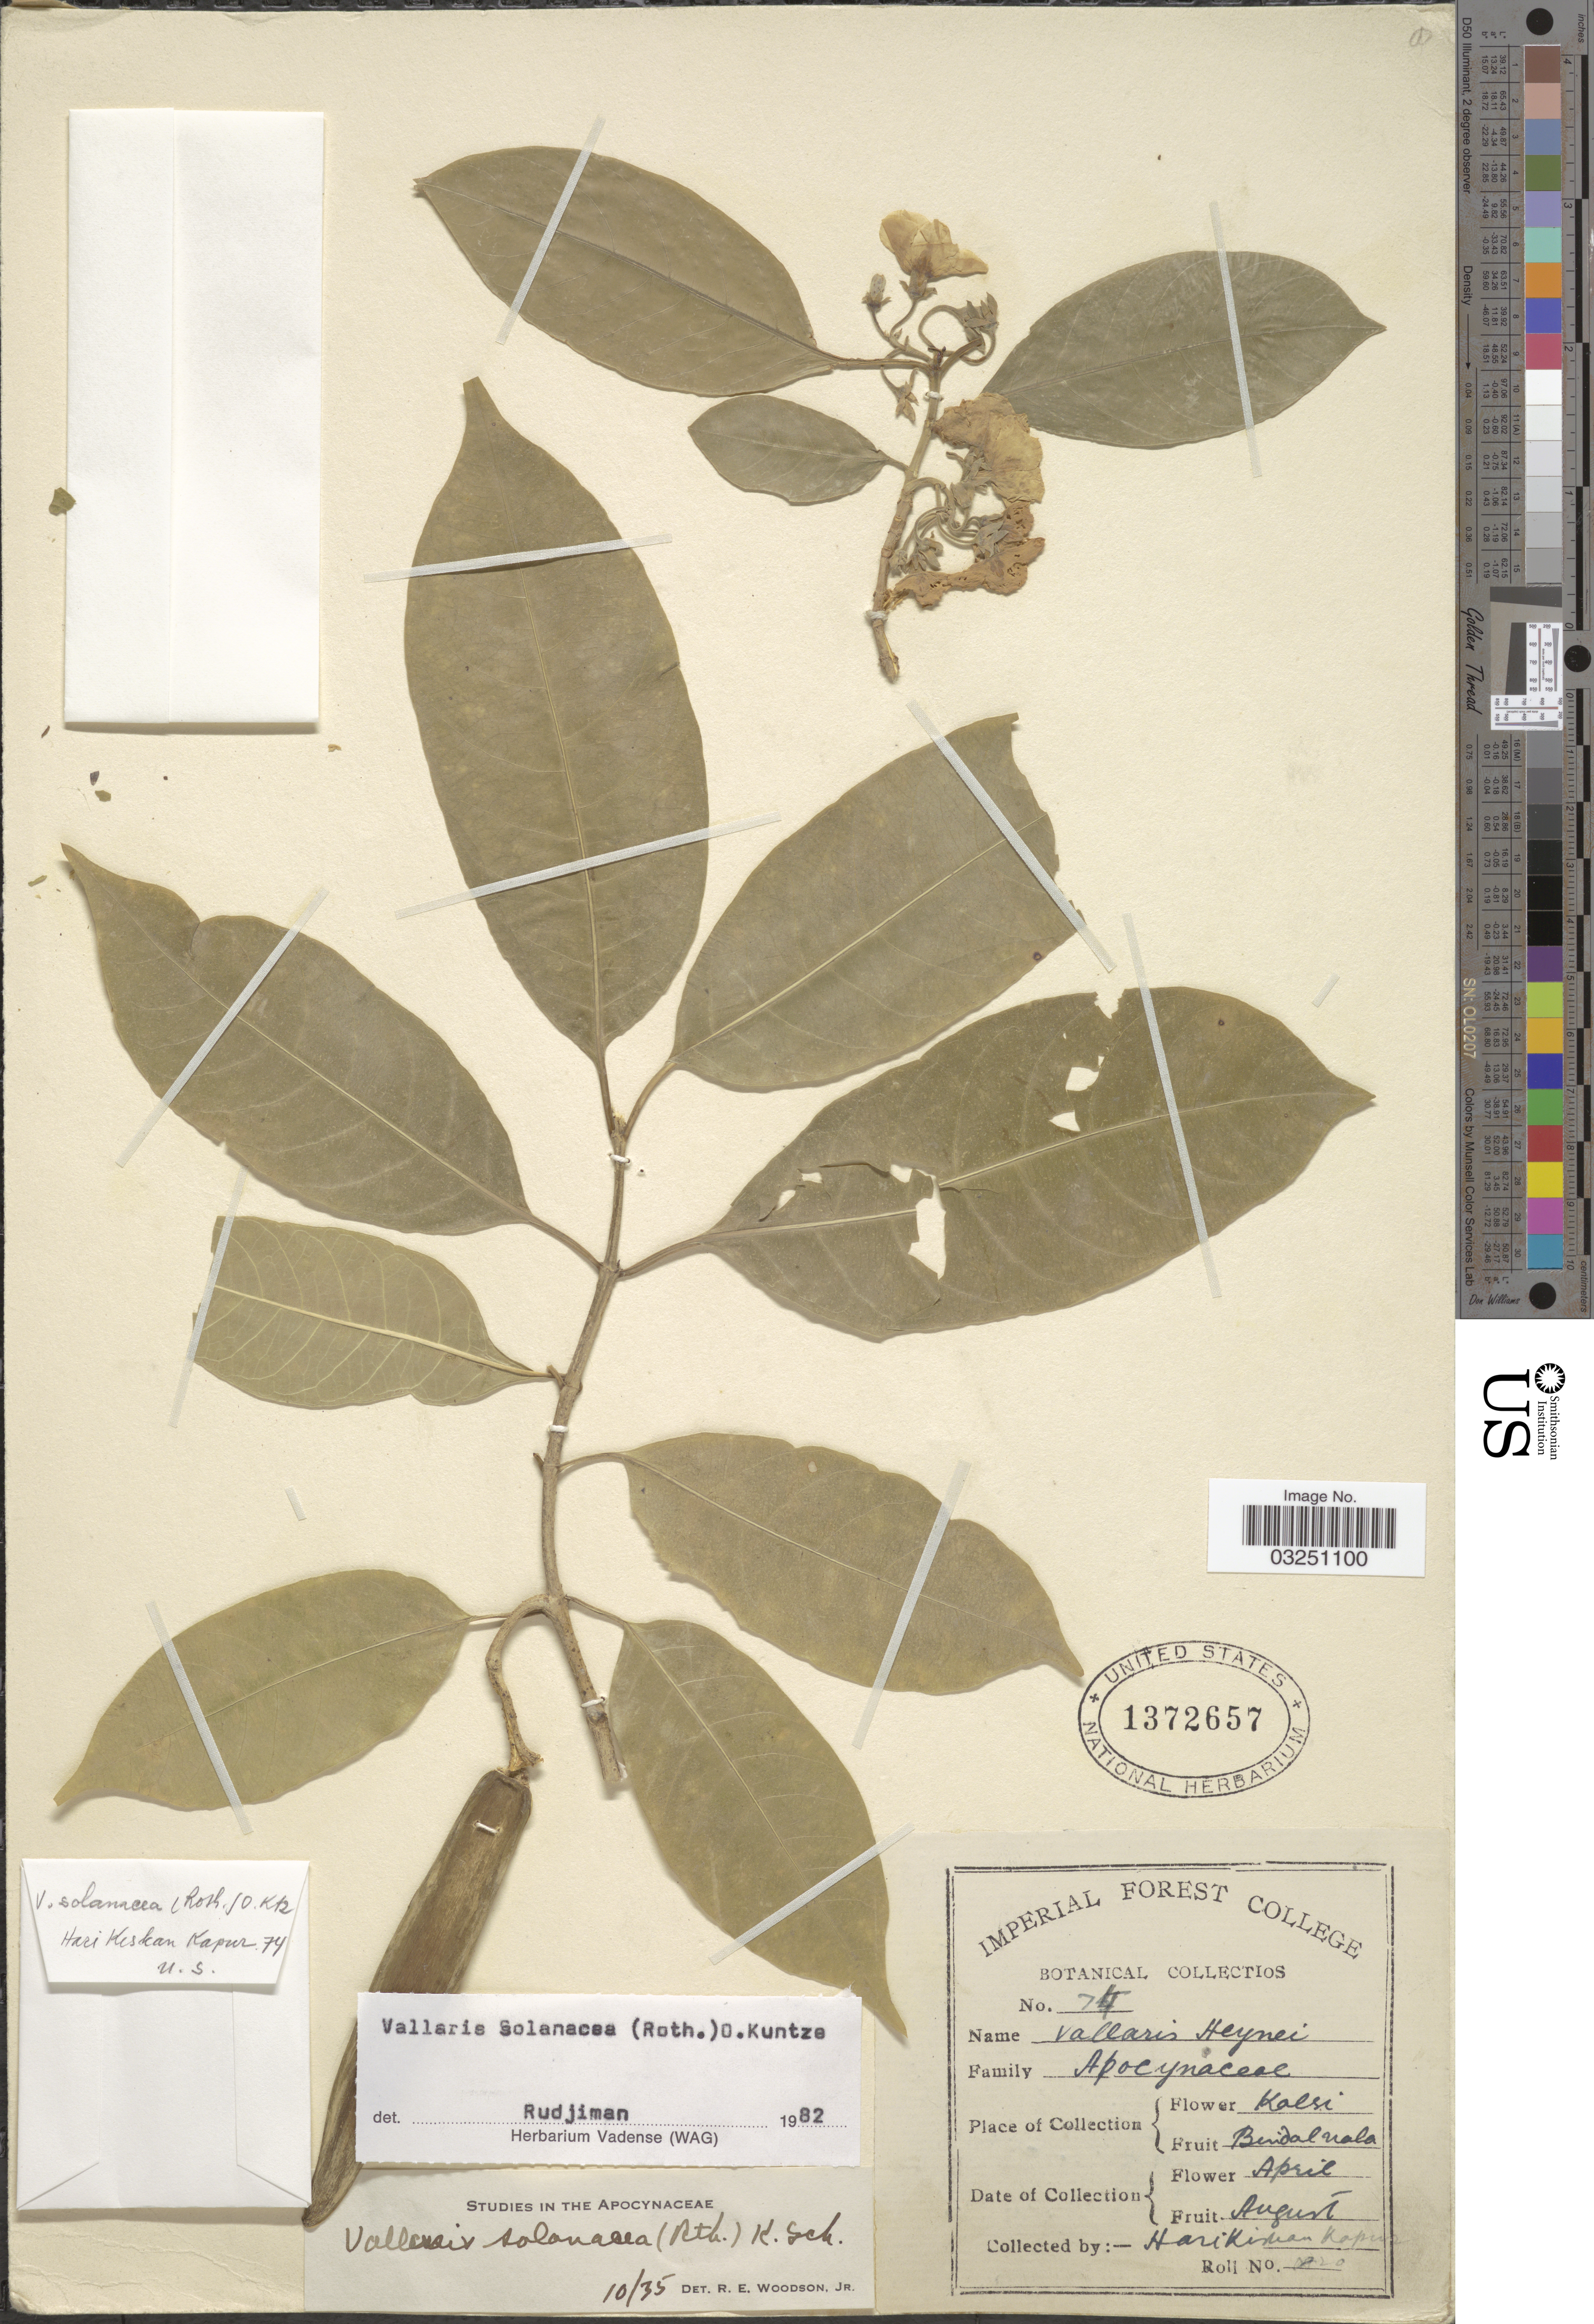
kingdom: Plantae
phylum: Tracheophyta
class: Magnoliopsida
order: Gentianales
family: Apocynaceae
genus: Vallaris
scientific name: Vallaris solanacea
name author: (Roth) Kuntze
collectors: H. Kapur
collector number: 74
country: India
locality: Kalsi, Bindalnala.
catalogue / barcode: US 1372657